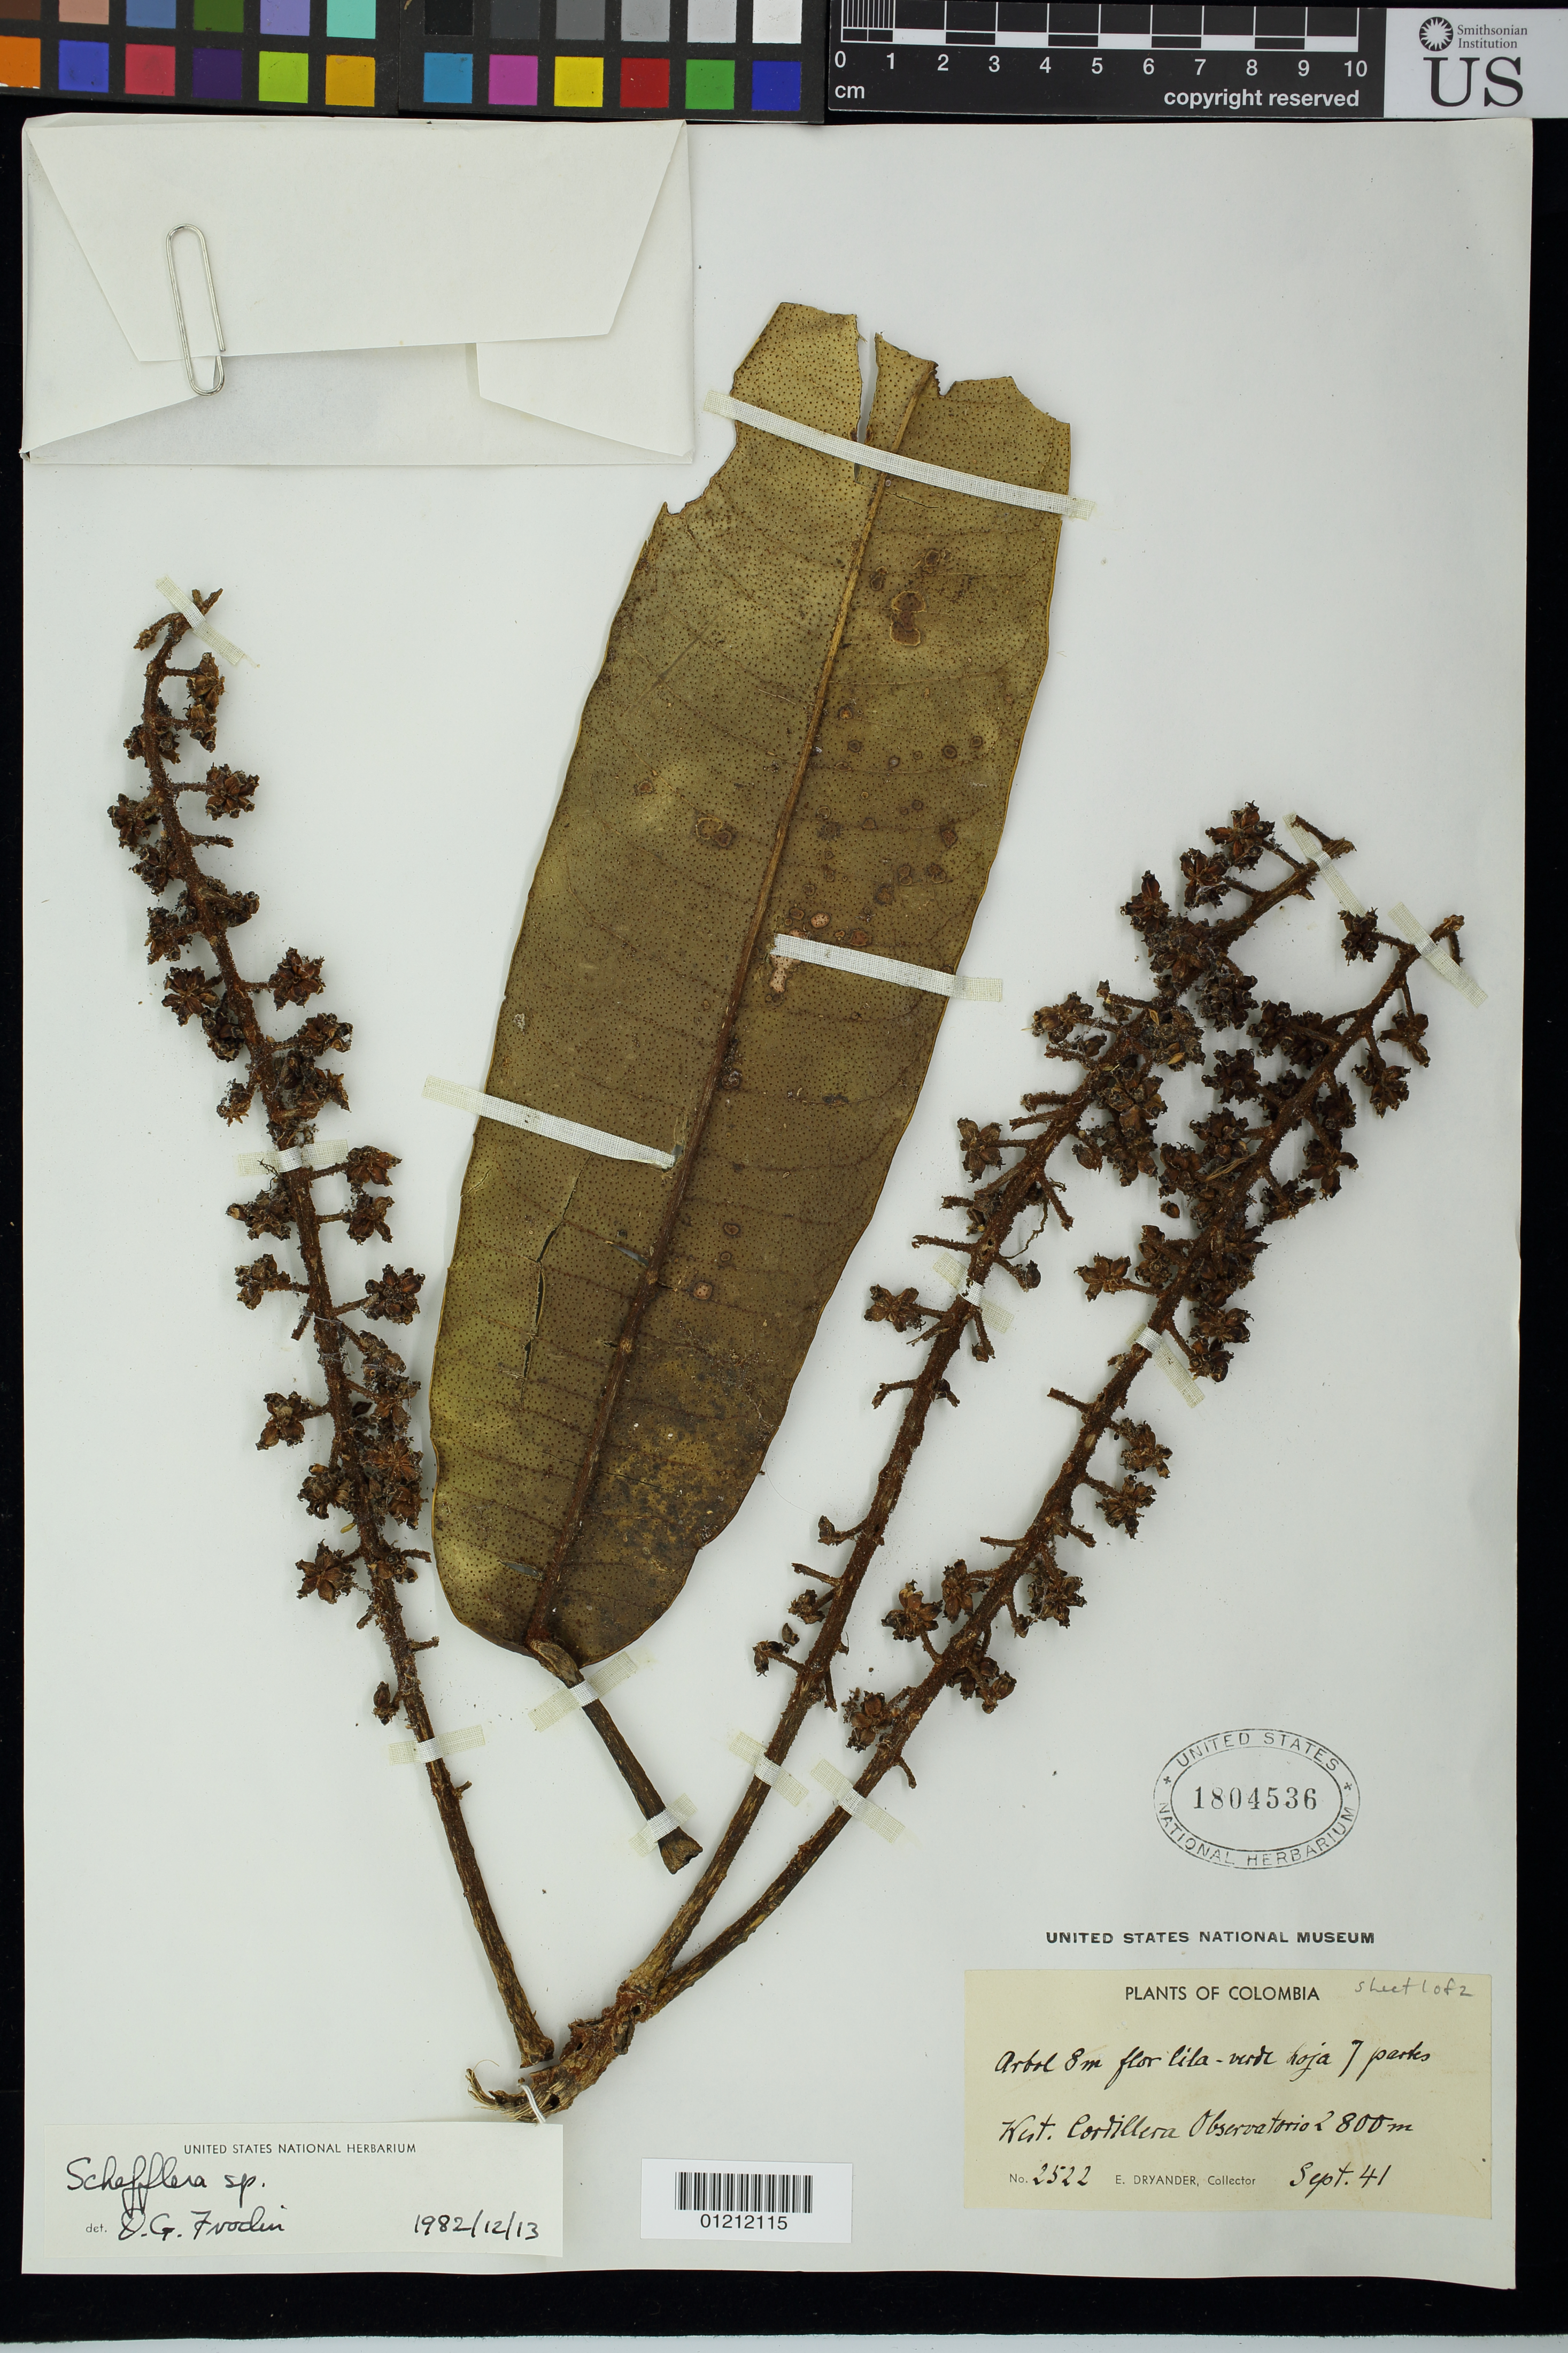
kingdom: Plantae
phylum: Tracheophyta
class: Magnoliopsida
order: Apiales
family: Araliaceae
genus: Schefflera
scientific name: Schefflera sp.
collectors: E. I. Dryander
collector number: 2522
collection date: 1941-09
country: Colombia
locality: West Cordillera Observatorio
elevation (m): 2800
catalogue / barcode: US 1804536